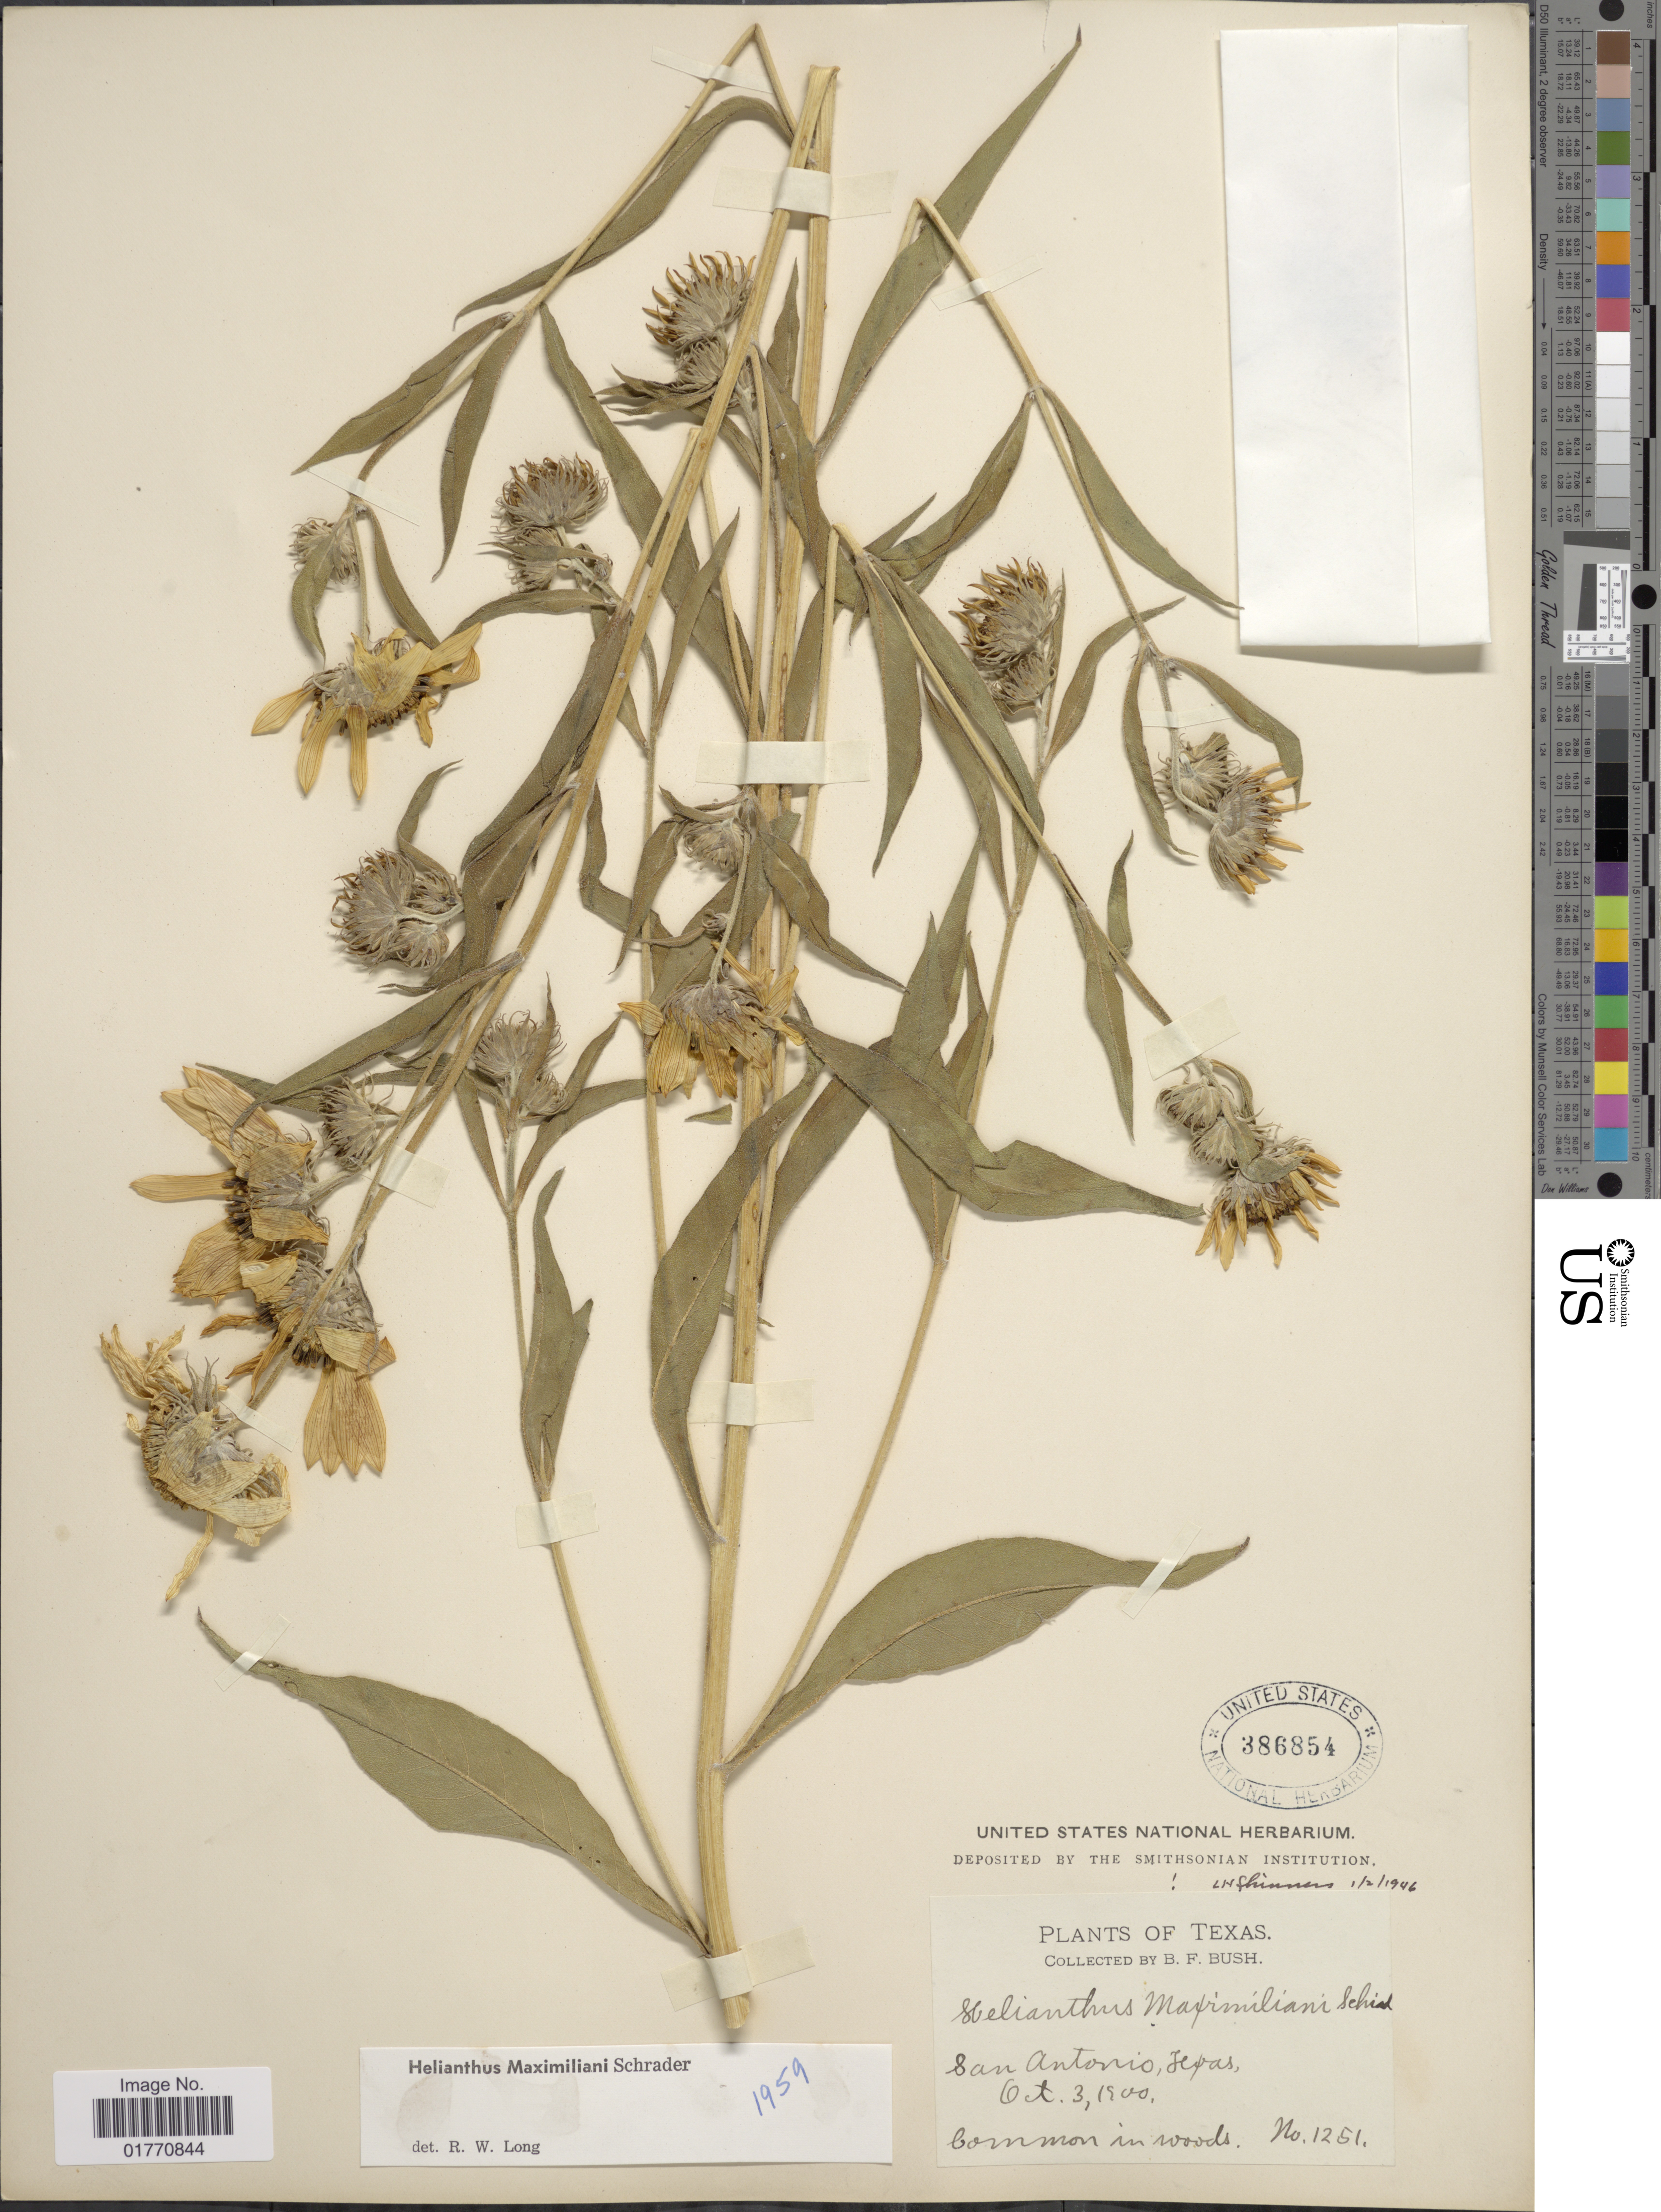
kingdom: Plantae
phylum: Tracheophyta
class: Magnoliopsida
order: Asterales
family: Asteraceae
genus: Helianthus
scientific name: Helianthus maximiliani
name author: Schrad.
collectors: B. F. Bush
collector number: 1251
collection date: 1900-10-03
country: United States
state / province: Texas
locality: San Antonio, common in woods.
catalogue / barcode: US 386854